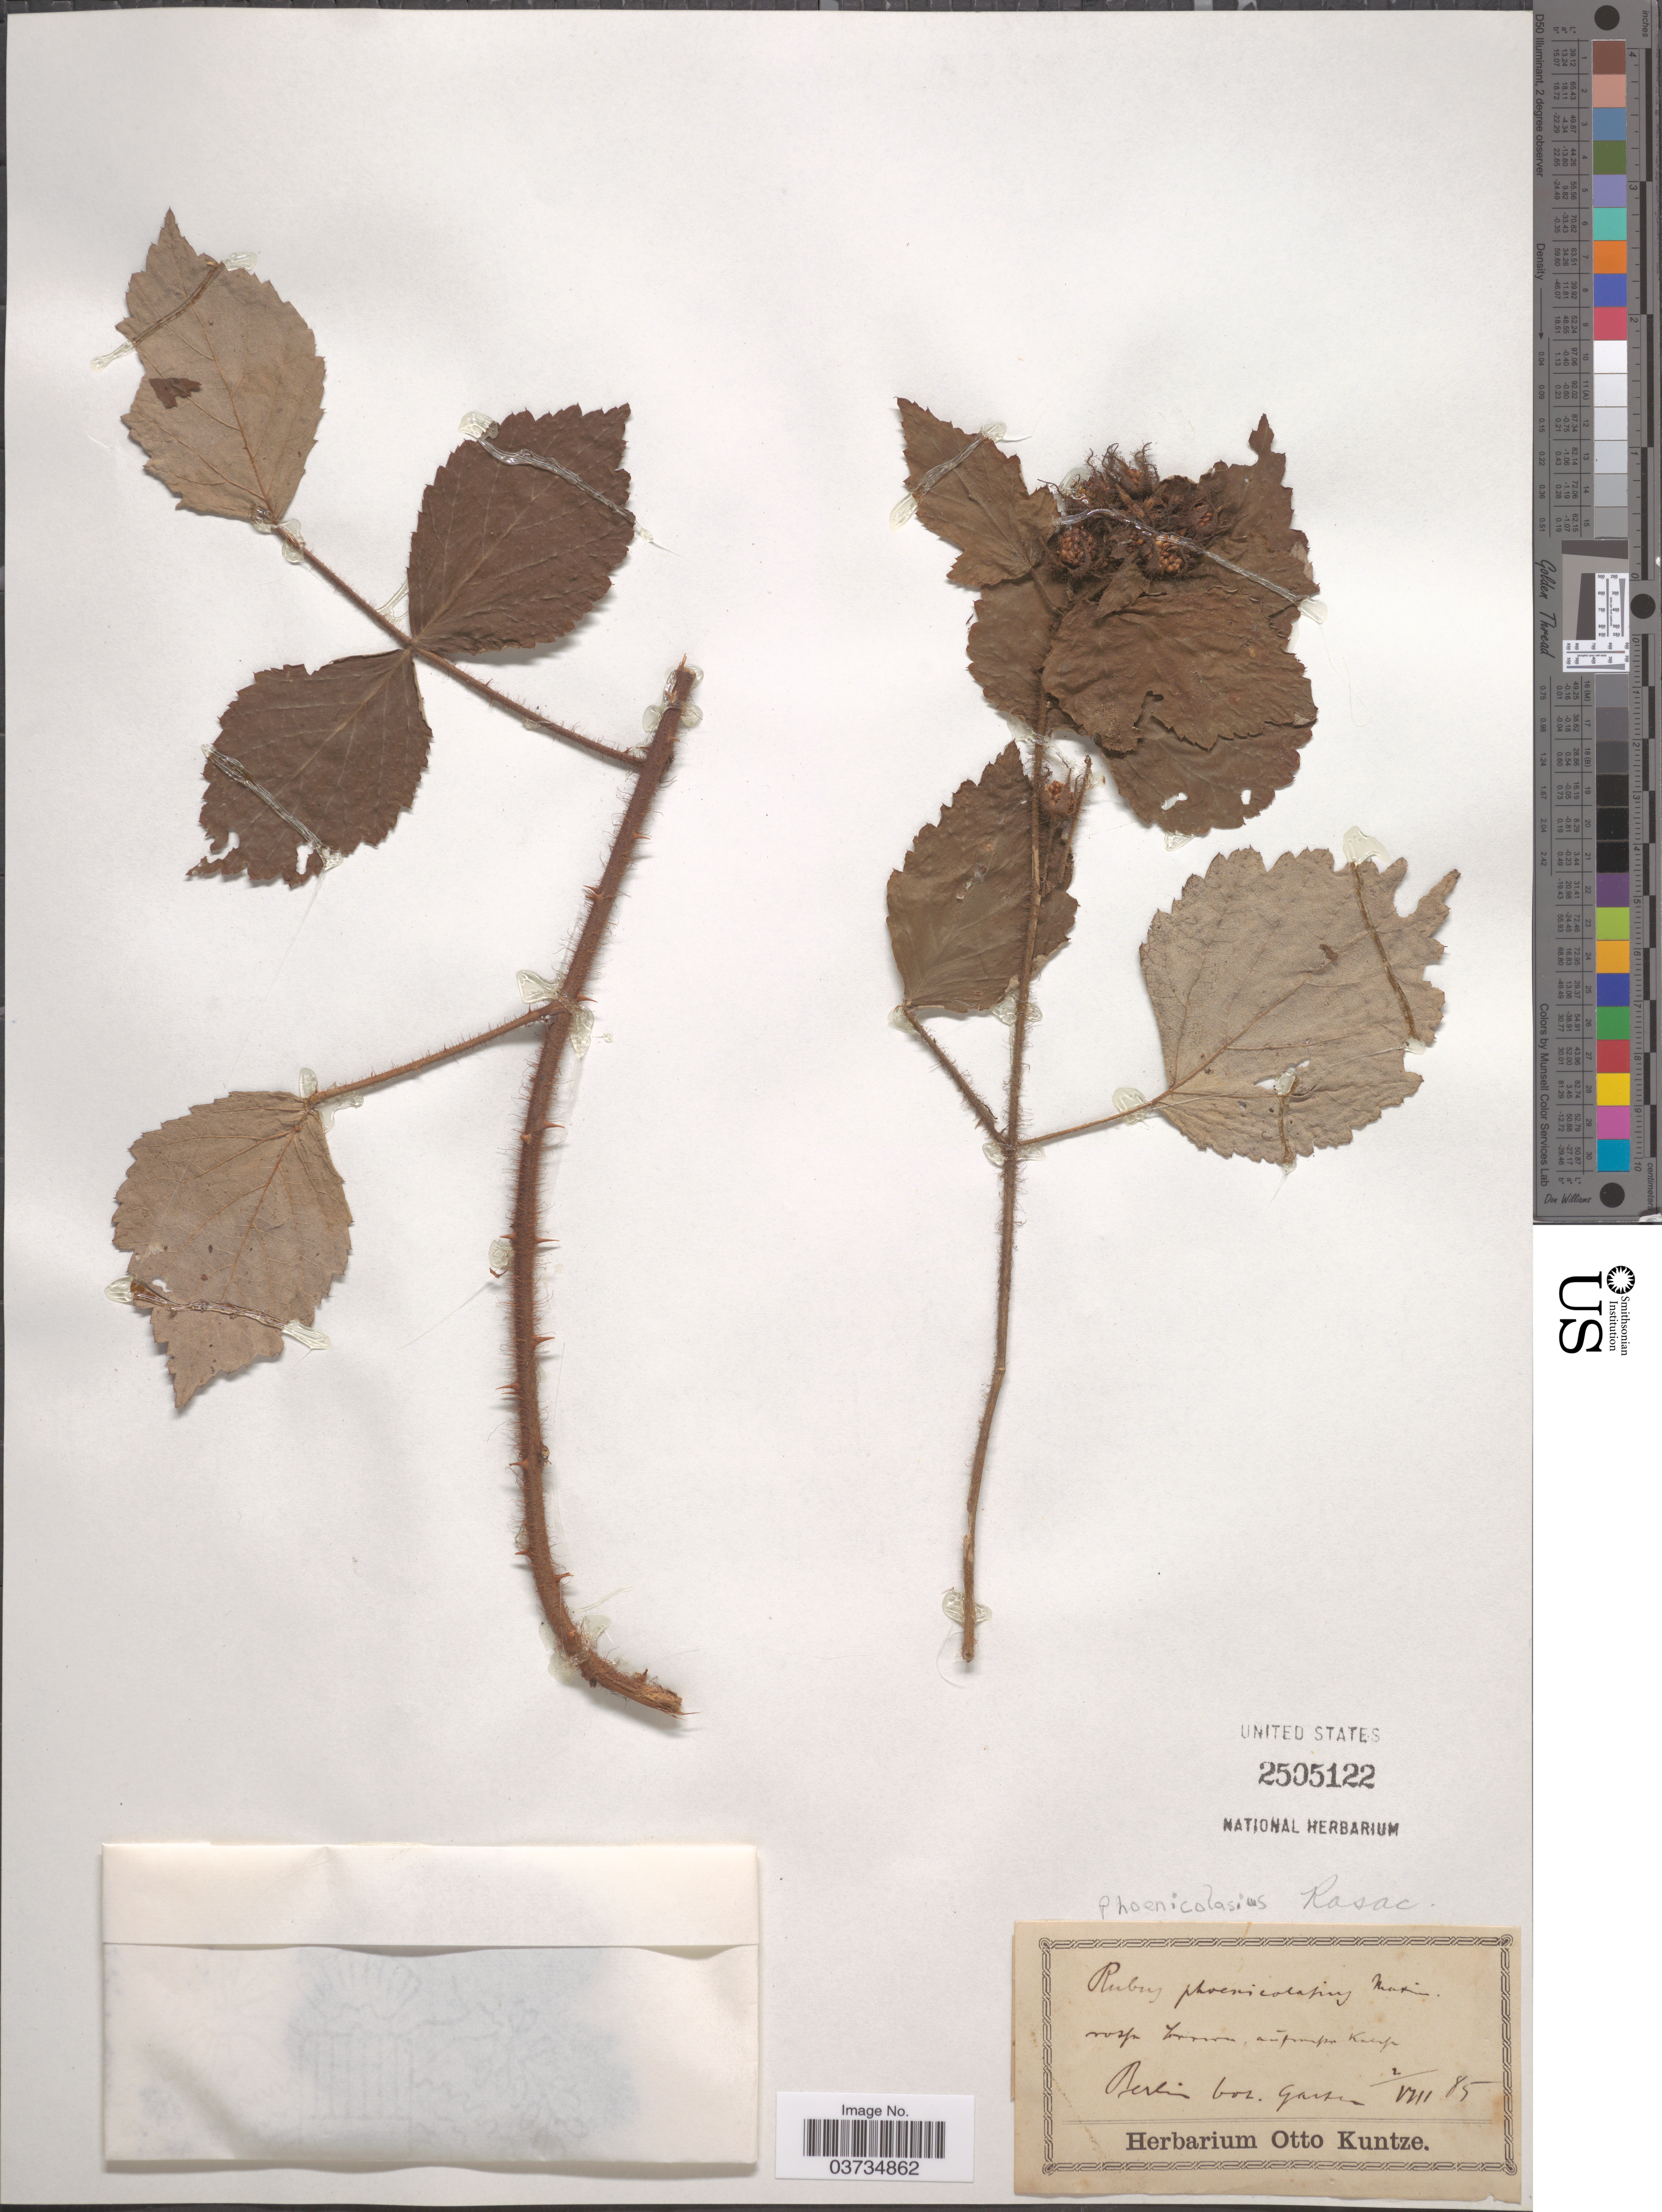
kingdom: Plantae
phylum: Tracheophyta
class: Magnoliopsida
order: Rosales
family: Rosaceae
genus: Rubus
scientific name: Rubus phoenicolasius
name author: Maxim.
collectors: ex herb. Otto Kuntze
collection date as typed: Transcribed d/m/y: 2/8/85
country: Germany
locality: Berlin bot. Garten.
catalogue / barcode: US 2505122